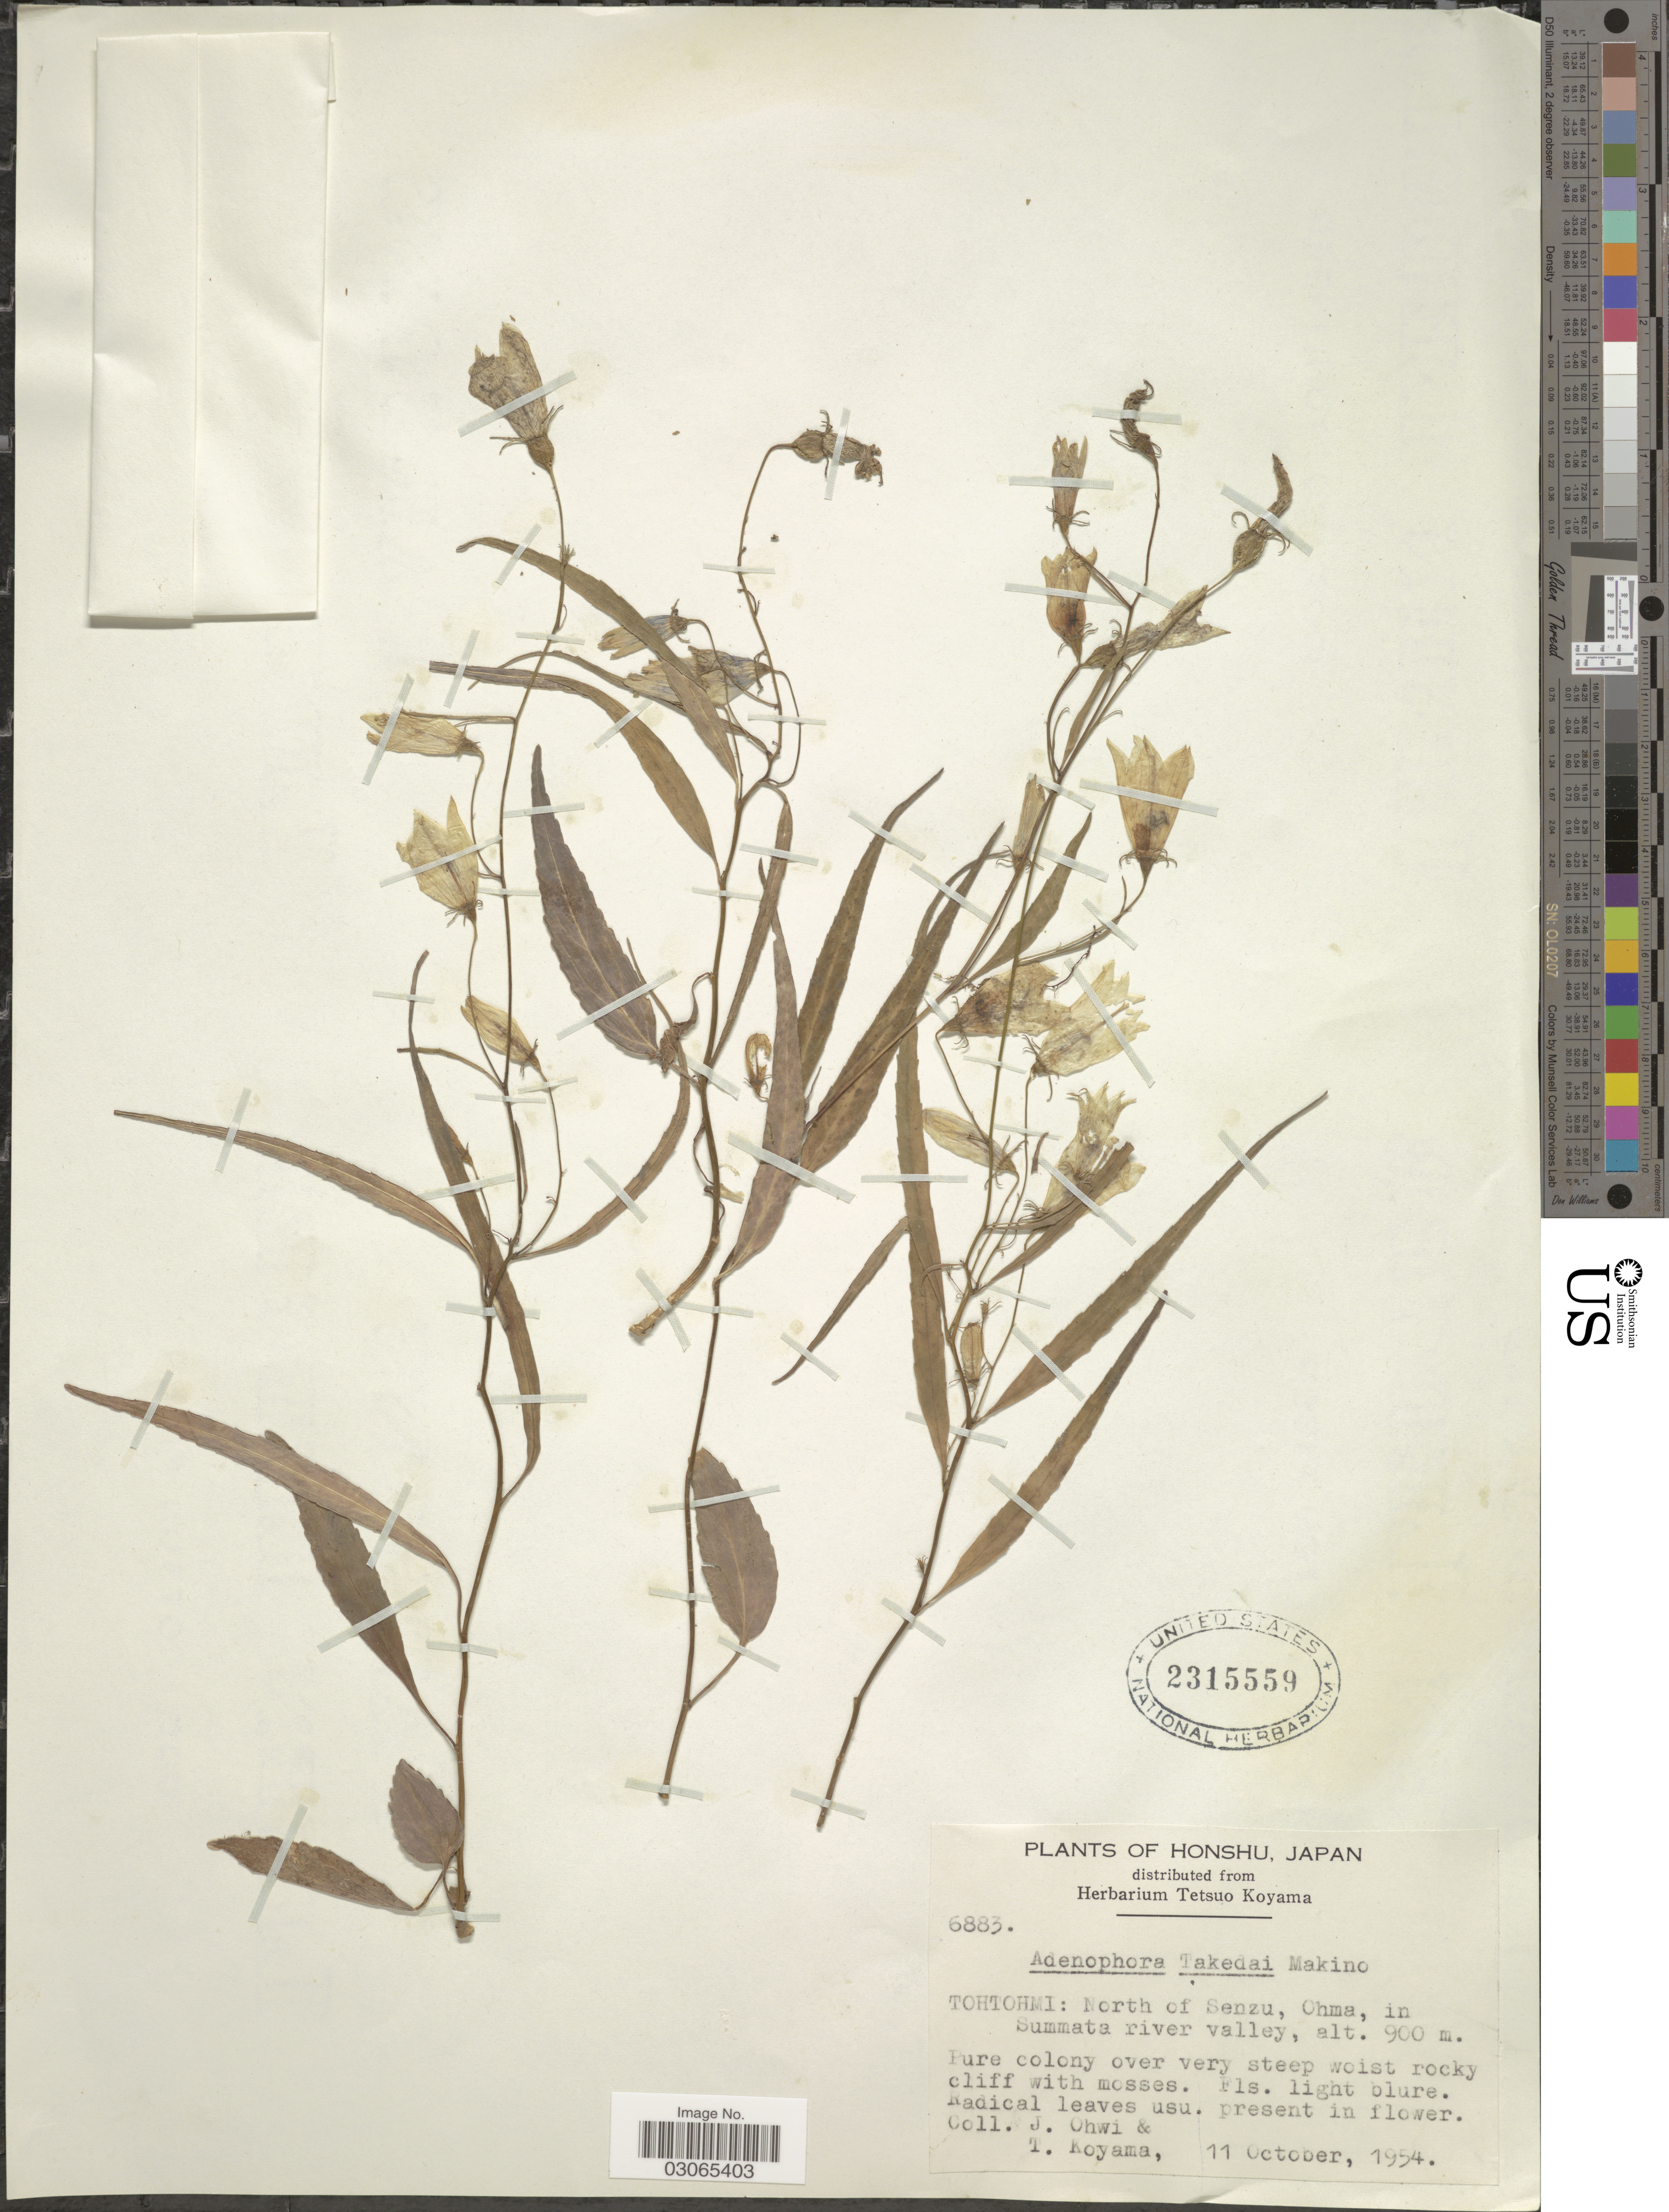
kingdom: Plantae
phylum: Tracheophyta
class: Magnoliopsida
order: Asterales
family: Campanulaceae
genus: Adenophora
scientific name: Adenophora takedae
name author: Makino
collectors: J. Ohwi & T. Koyama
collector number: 6883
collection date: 1954-10-11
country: Japan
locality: Honshu. Tohtohmi: North of Senzu, Ohma, in Summata river valley.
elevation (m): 900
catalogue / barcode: US 2315559